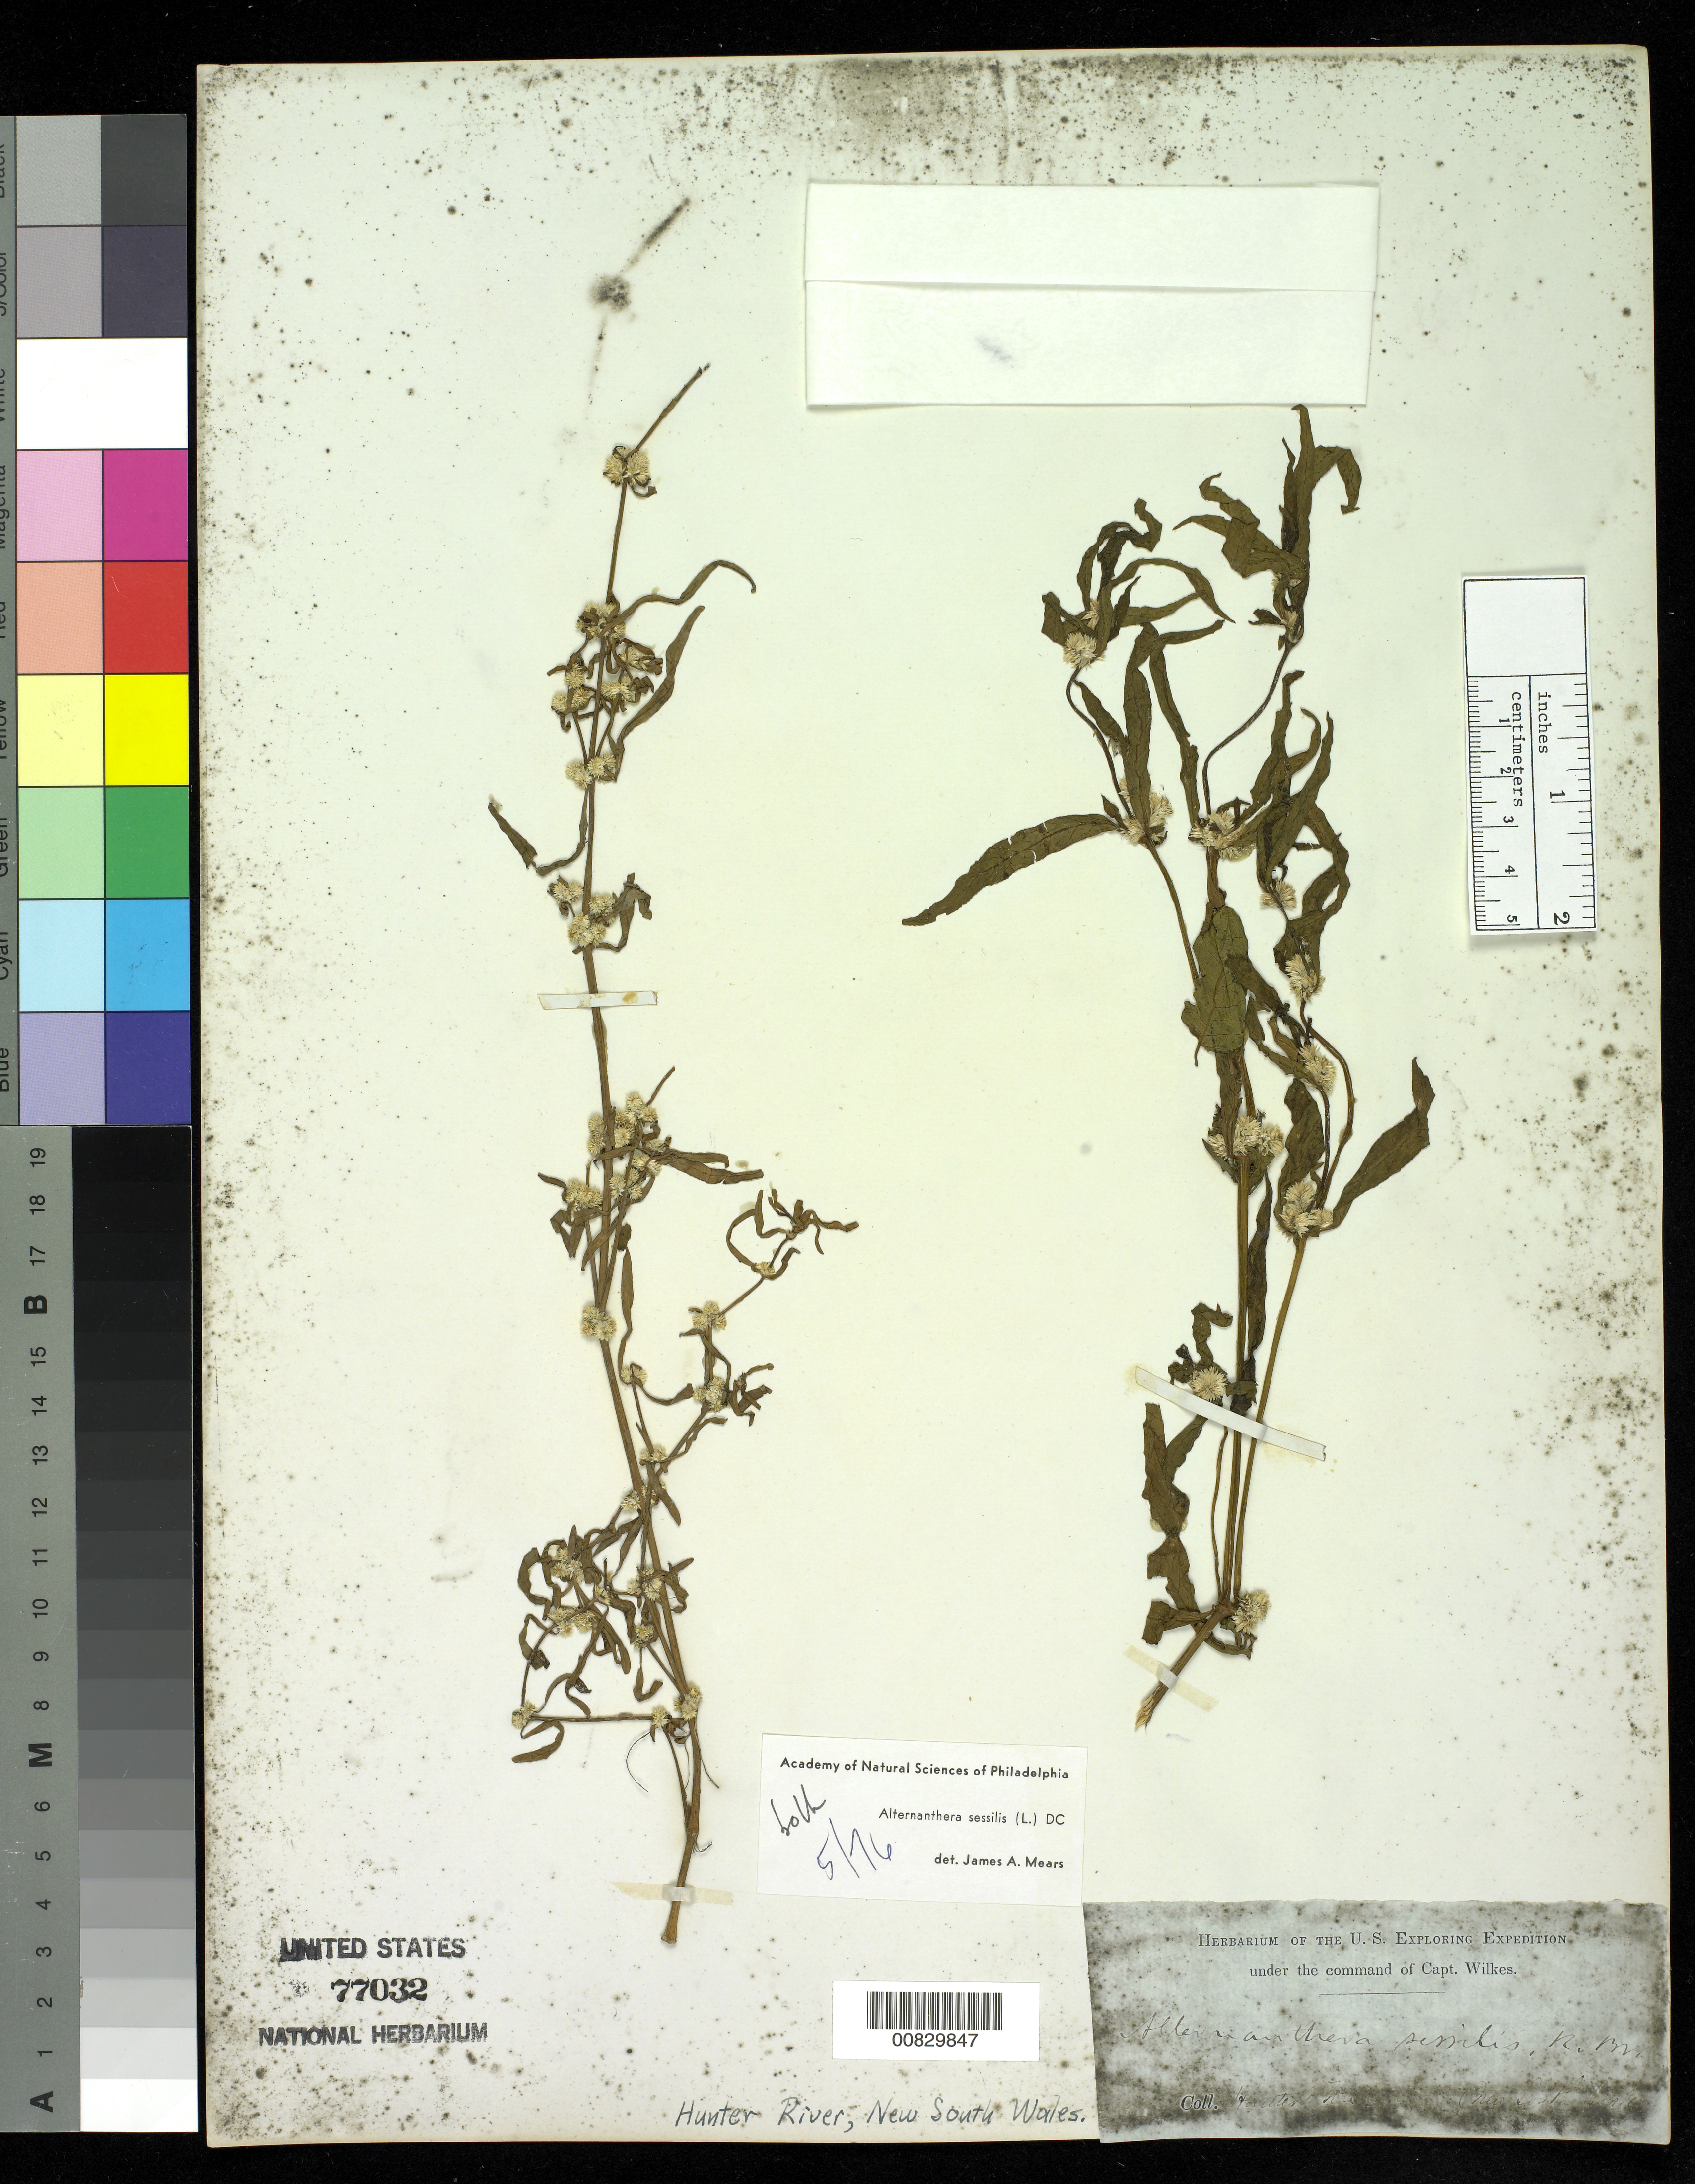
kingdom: Plantae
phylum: Tracheophyta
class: Magnoliopsida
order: Caryophyllales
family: Amaranthaceae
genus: Alternanthera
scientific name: Alternanthera sessilis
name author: (L.) DC.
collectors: Wilkes Explor. Exped.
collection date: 1838/1842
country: Australia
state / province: New South Wales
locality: Hunter's River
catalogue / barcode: US 77032